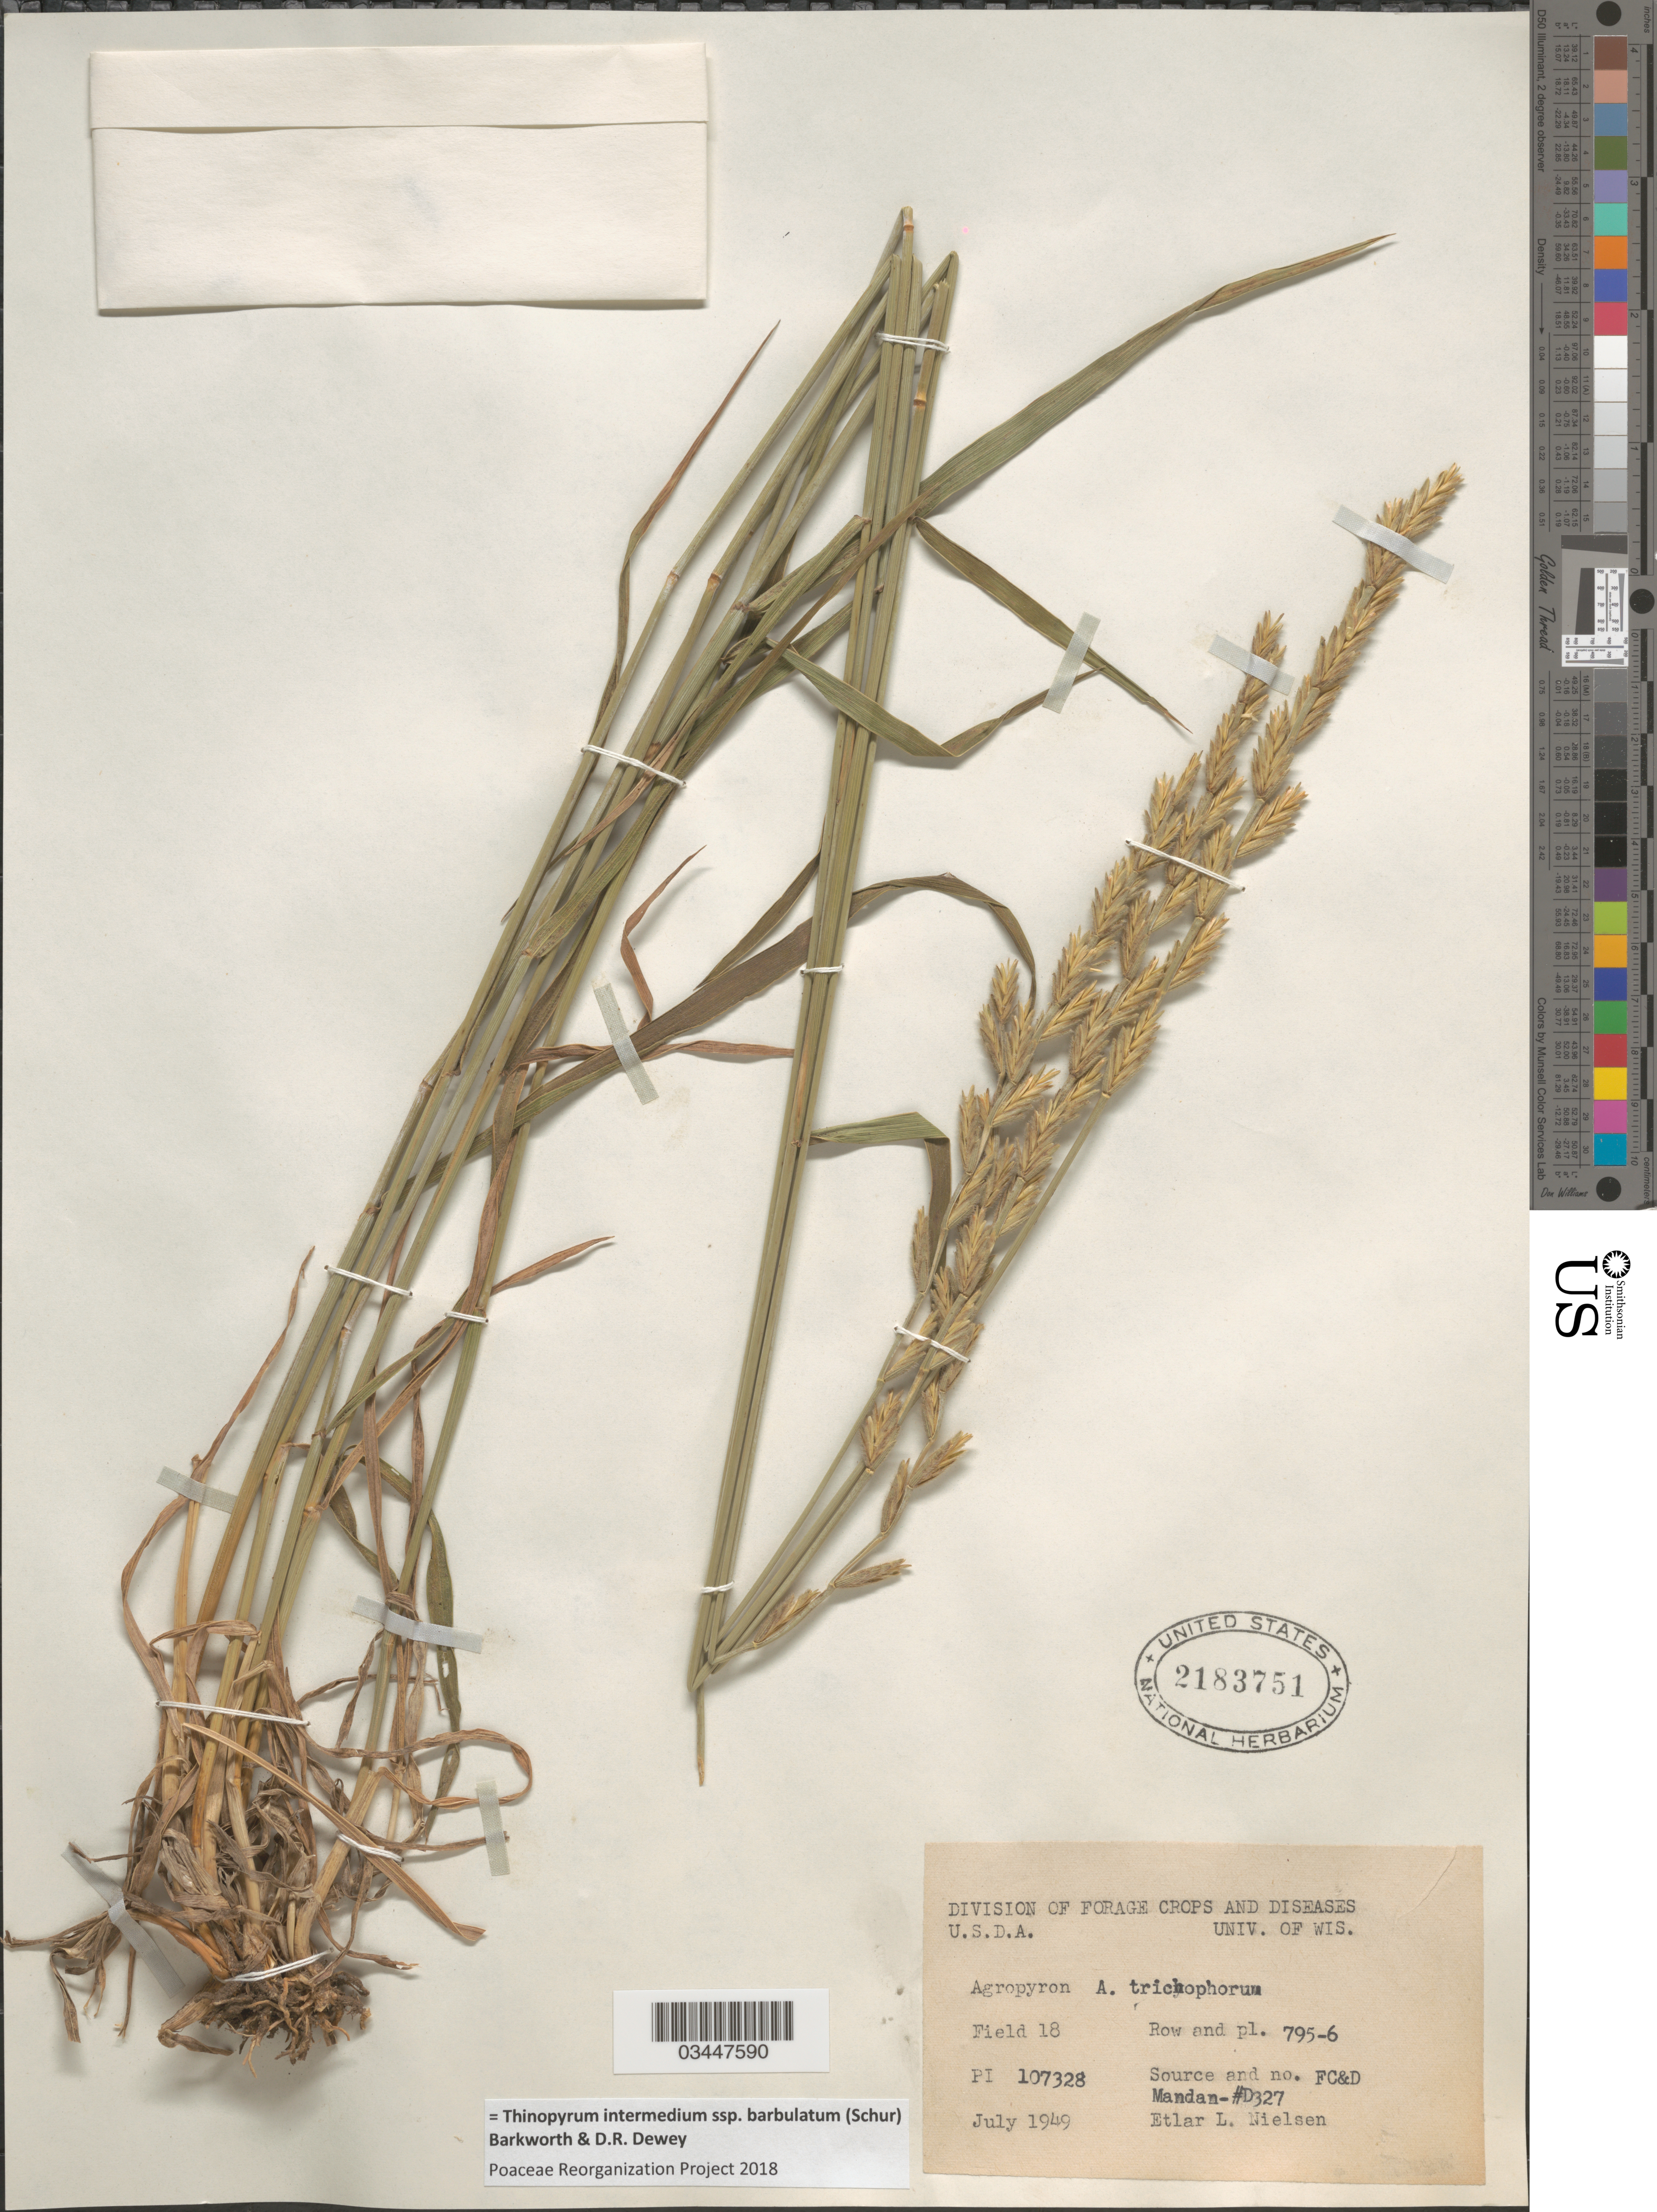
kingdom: Plantae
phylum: Tracheophyta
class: Liliopsida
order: Poales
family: Poaceae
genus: Thinopyrum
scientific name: Thinopyrum intermedium subsp. barbulatum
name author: (Schur) Barkworth & Dewey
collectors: E. L. Nielsen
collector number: PI107328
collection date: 1949-07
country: United States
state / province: Washington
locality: Field 18. Row and pl. 795-6.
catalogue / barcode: US 2183751